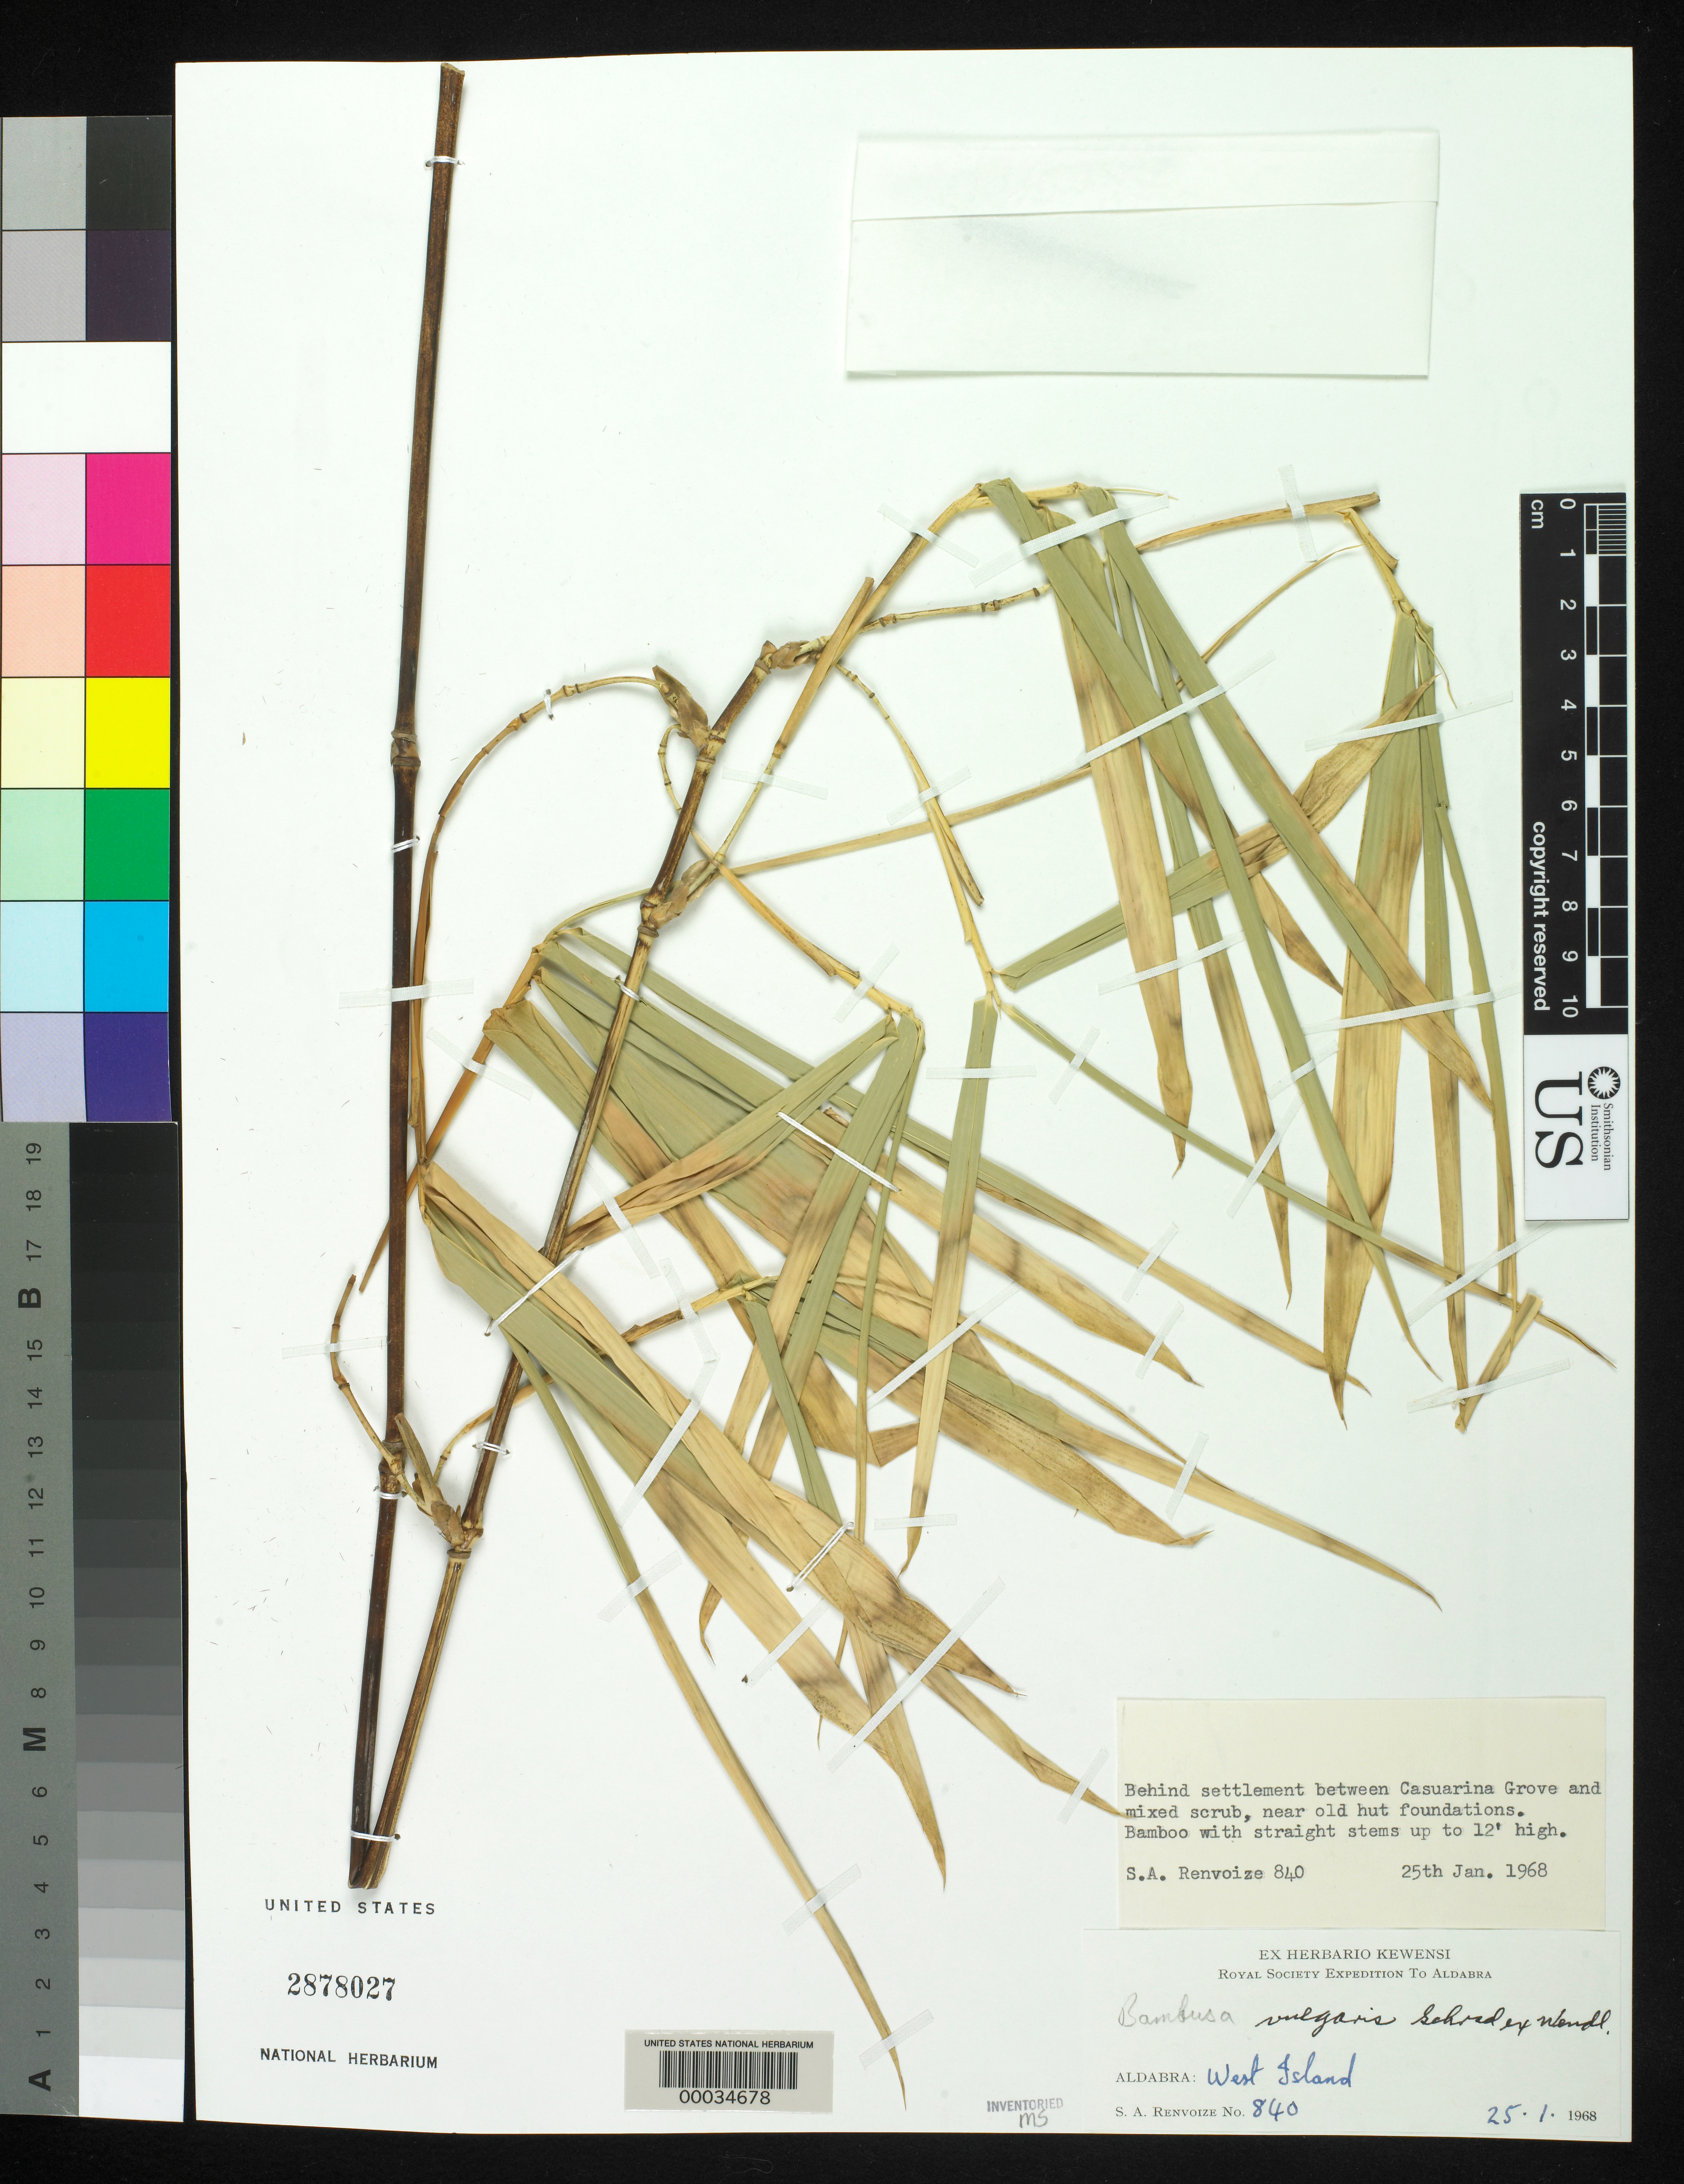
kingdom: Plantae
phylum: Tracheophyta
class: Liliopsida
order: Poales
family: Poaceae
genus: Bambusa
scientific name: Bambusa vulgaris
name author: Schrad. ex J.C. Wendl.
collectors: S. A. Renvoize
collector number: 840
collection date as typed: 25 Jan 1968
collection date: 1968-01-25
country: Seychelles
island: Aldabra Atoll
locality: West Islet. [West Island is part of Aldabra Island (Atoll).]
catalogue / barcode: US 2878027